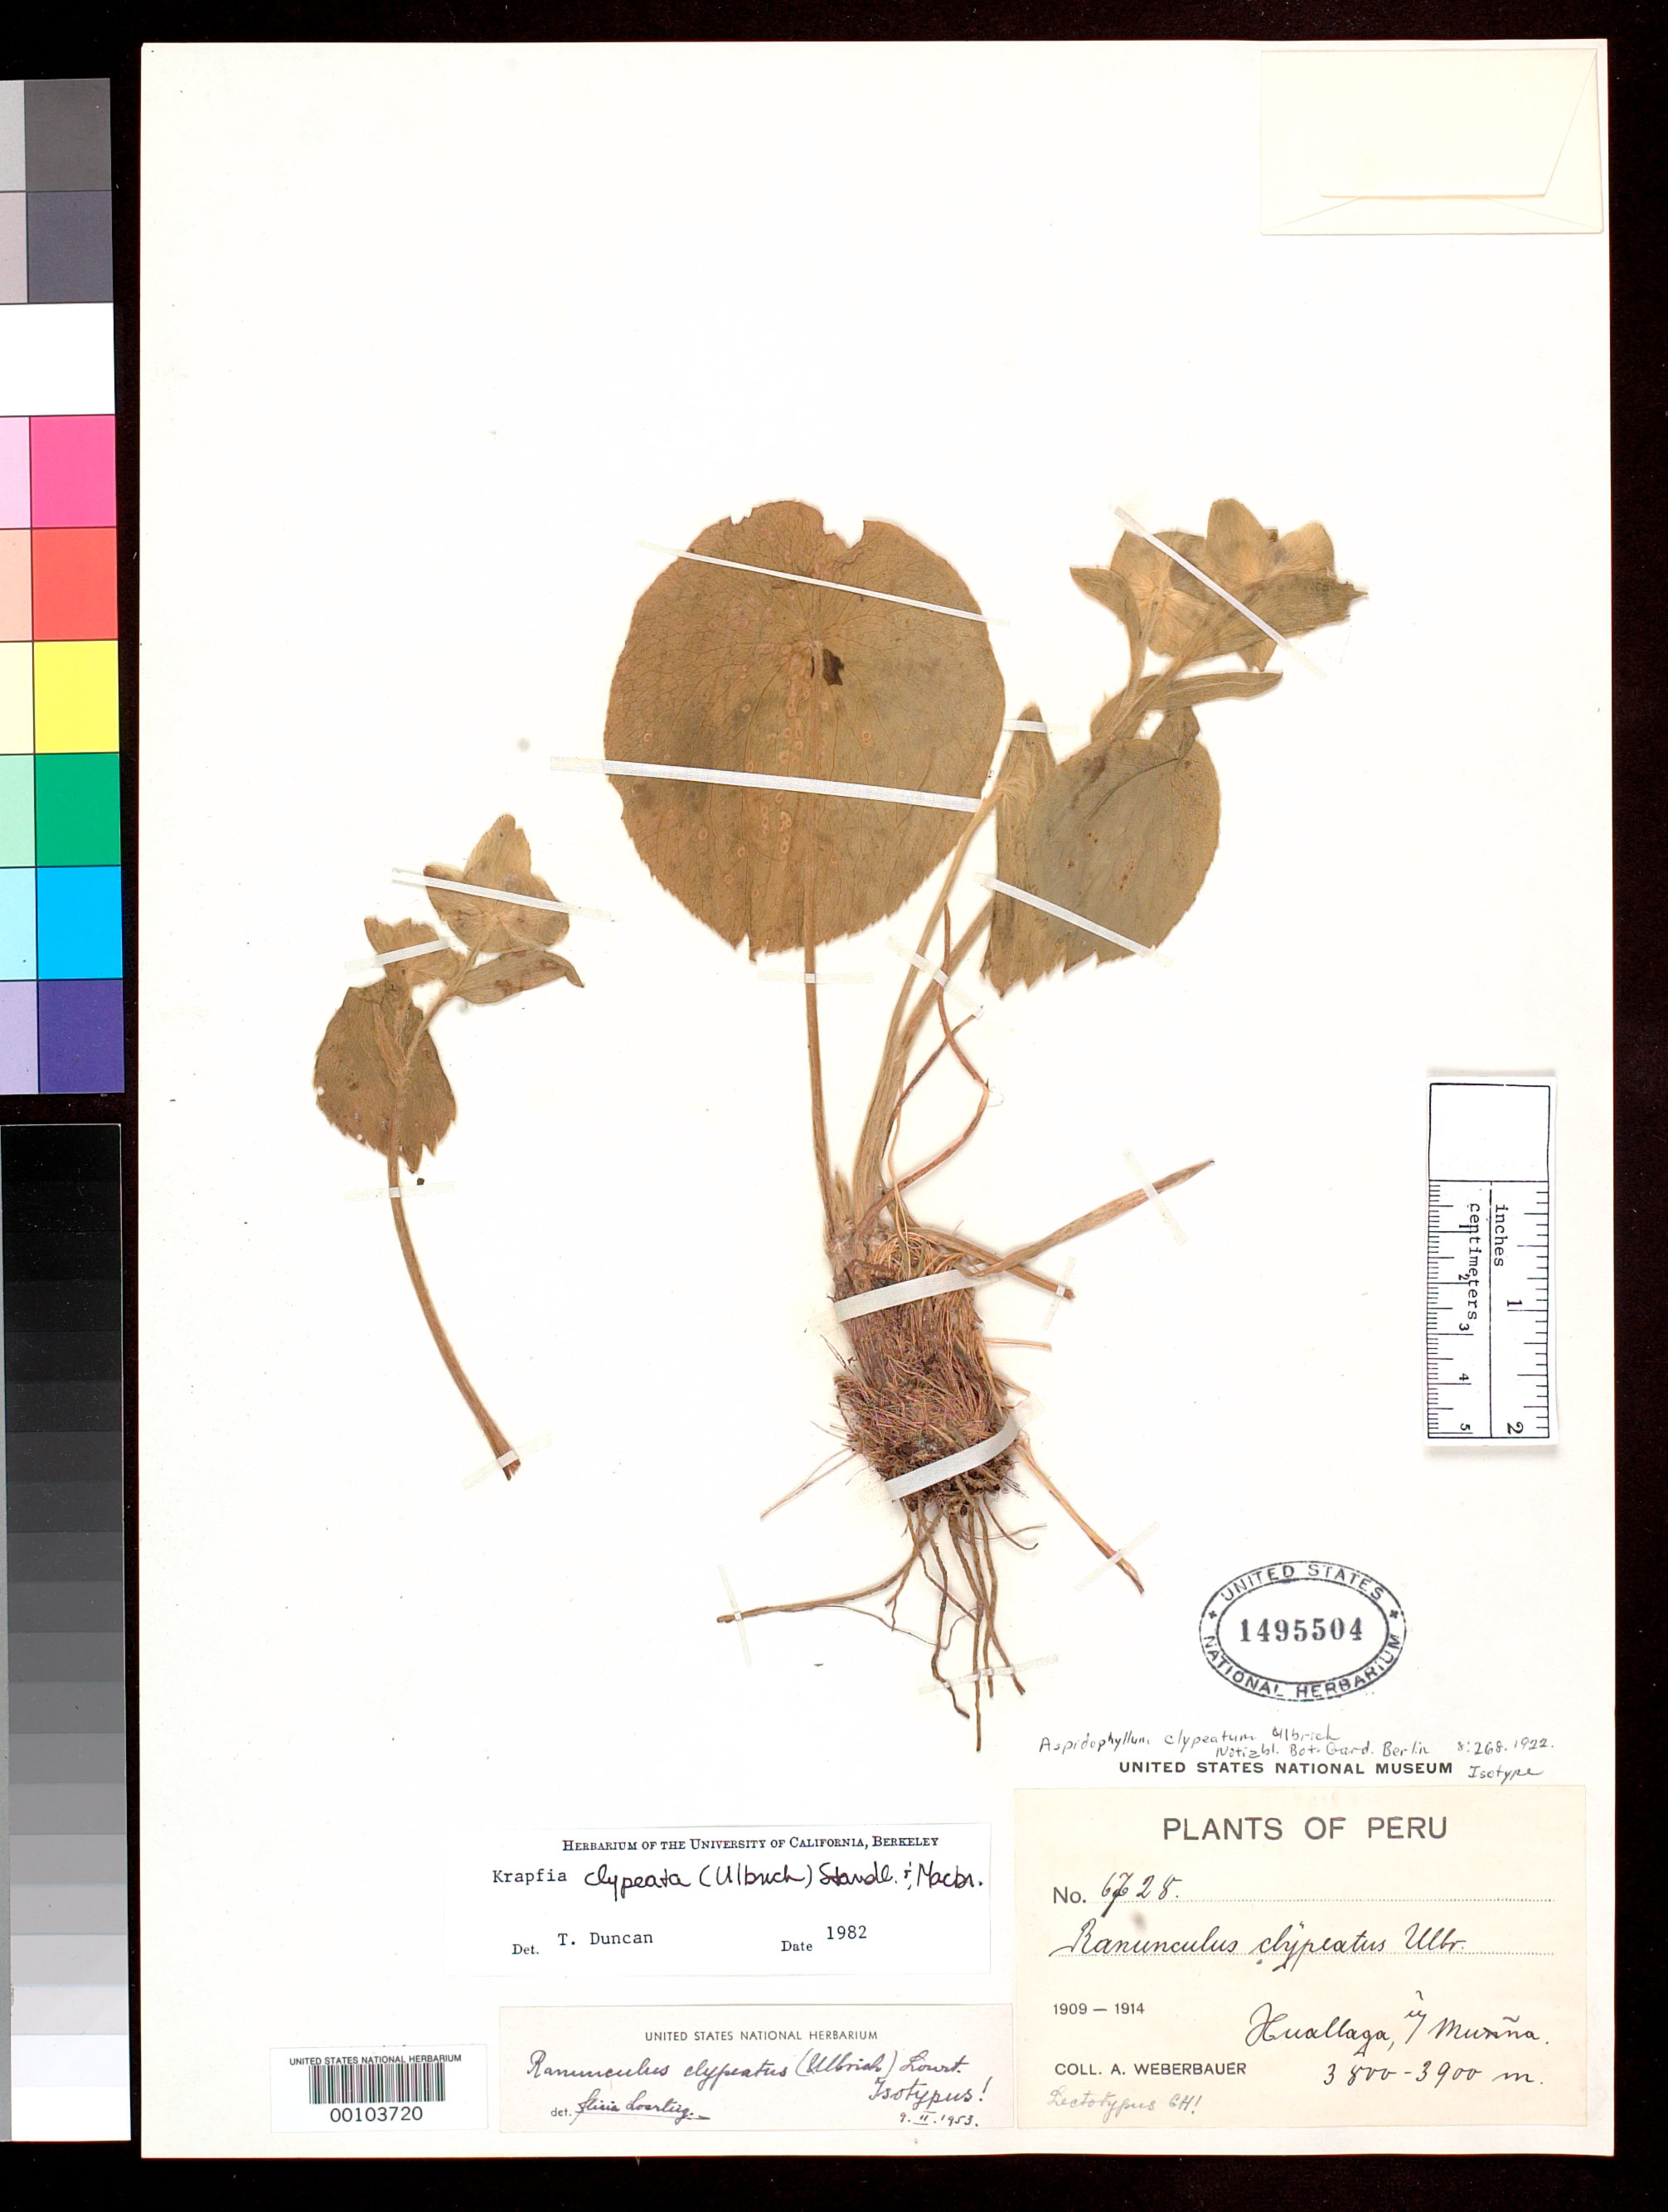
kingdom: Plantae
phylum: Tracheophyta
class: Magnoliopsida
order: Ranunculales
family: Ranunculaceae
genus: Aspidophyllum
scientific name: Aspidophyllum clypeatum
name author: Ulbr.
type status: Isotype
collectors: A. Weberbauer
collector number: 6728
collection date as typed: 02 Jul 1913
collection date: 1913-07-02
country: Peru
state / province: Huánuco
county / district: Huánuco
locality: Muña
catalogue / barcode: US 1495504